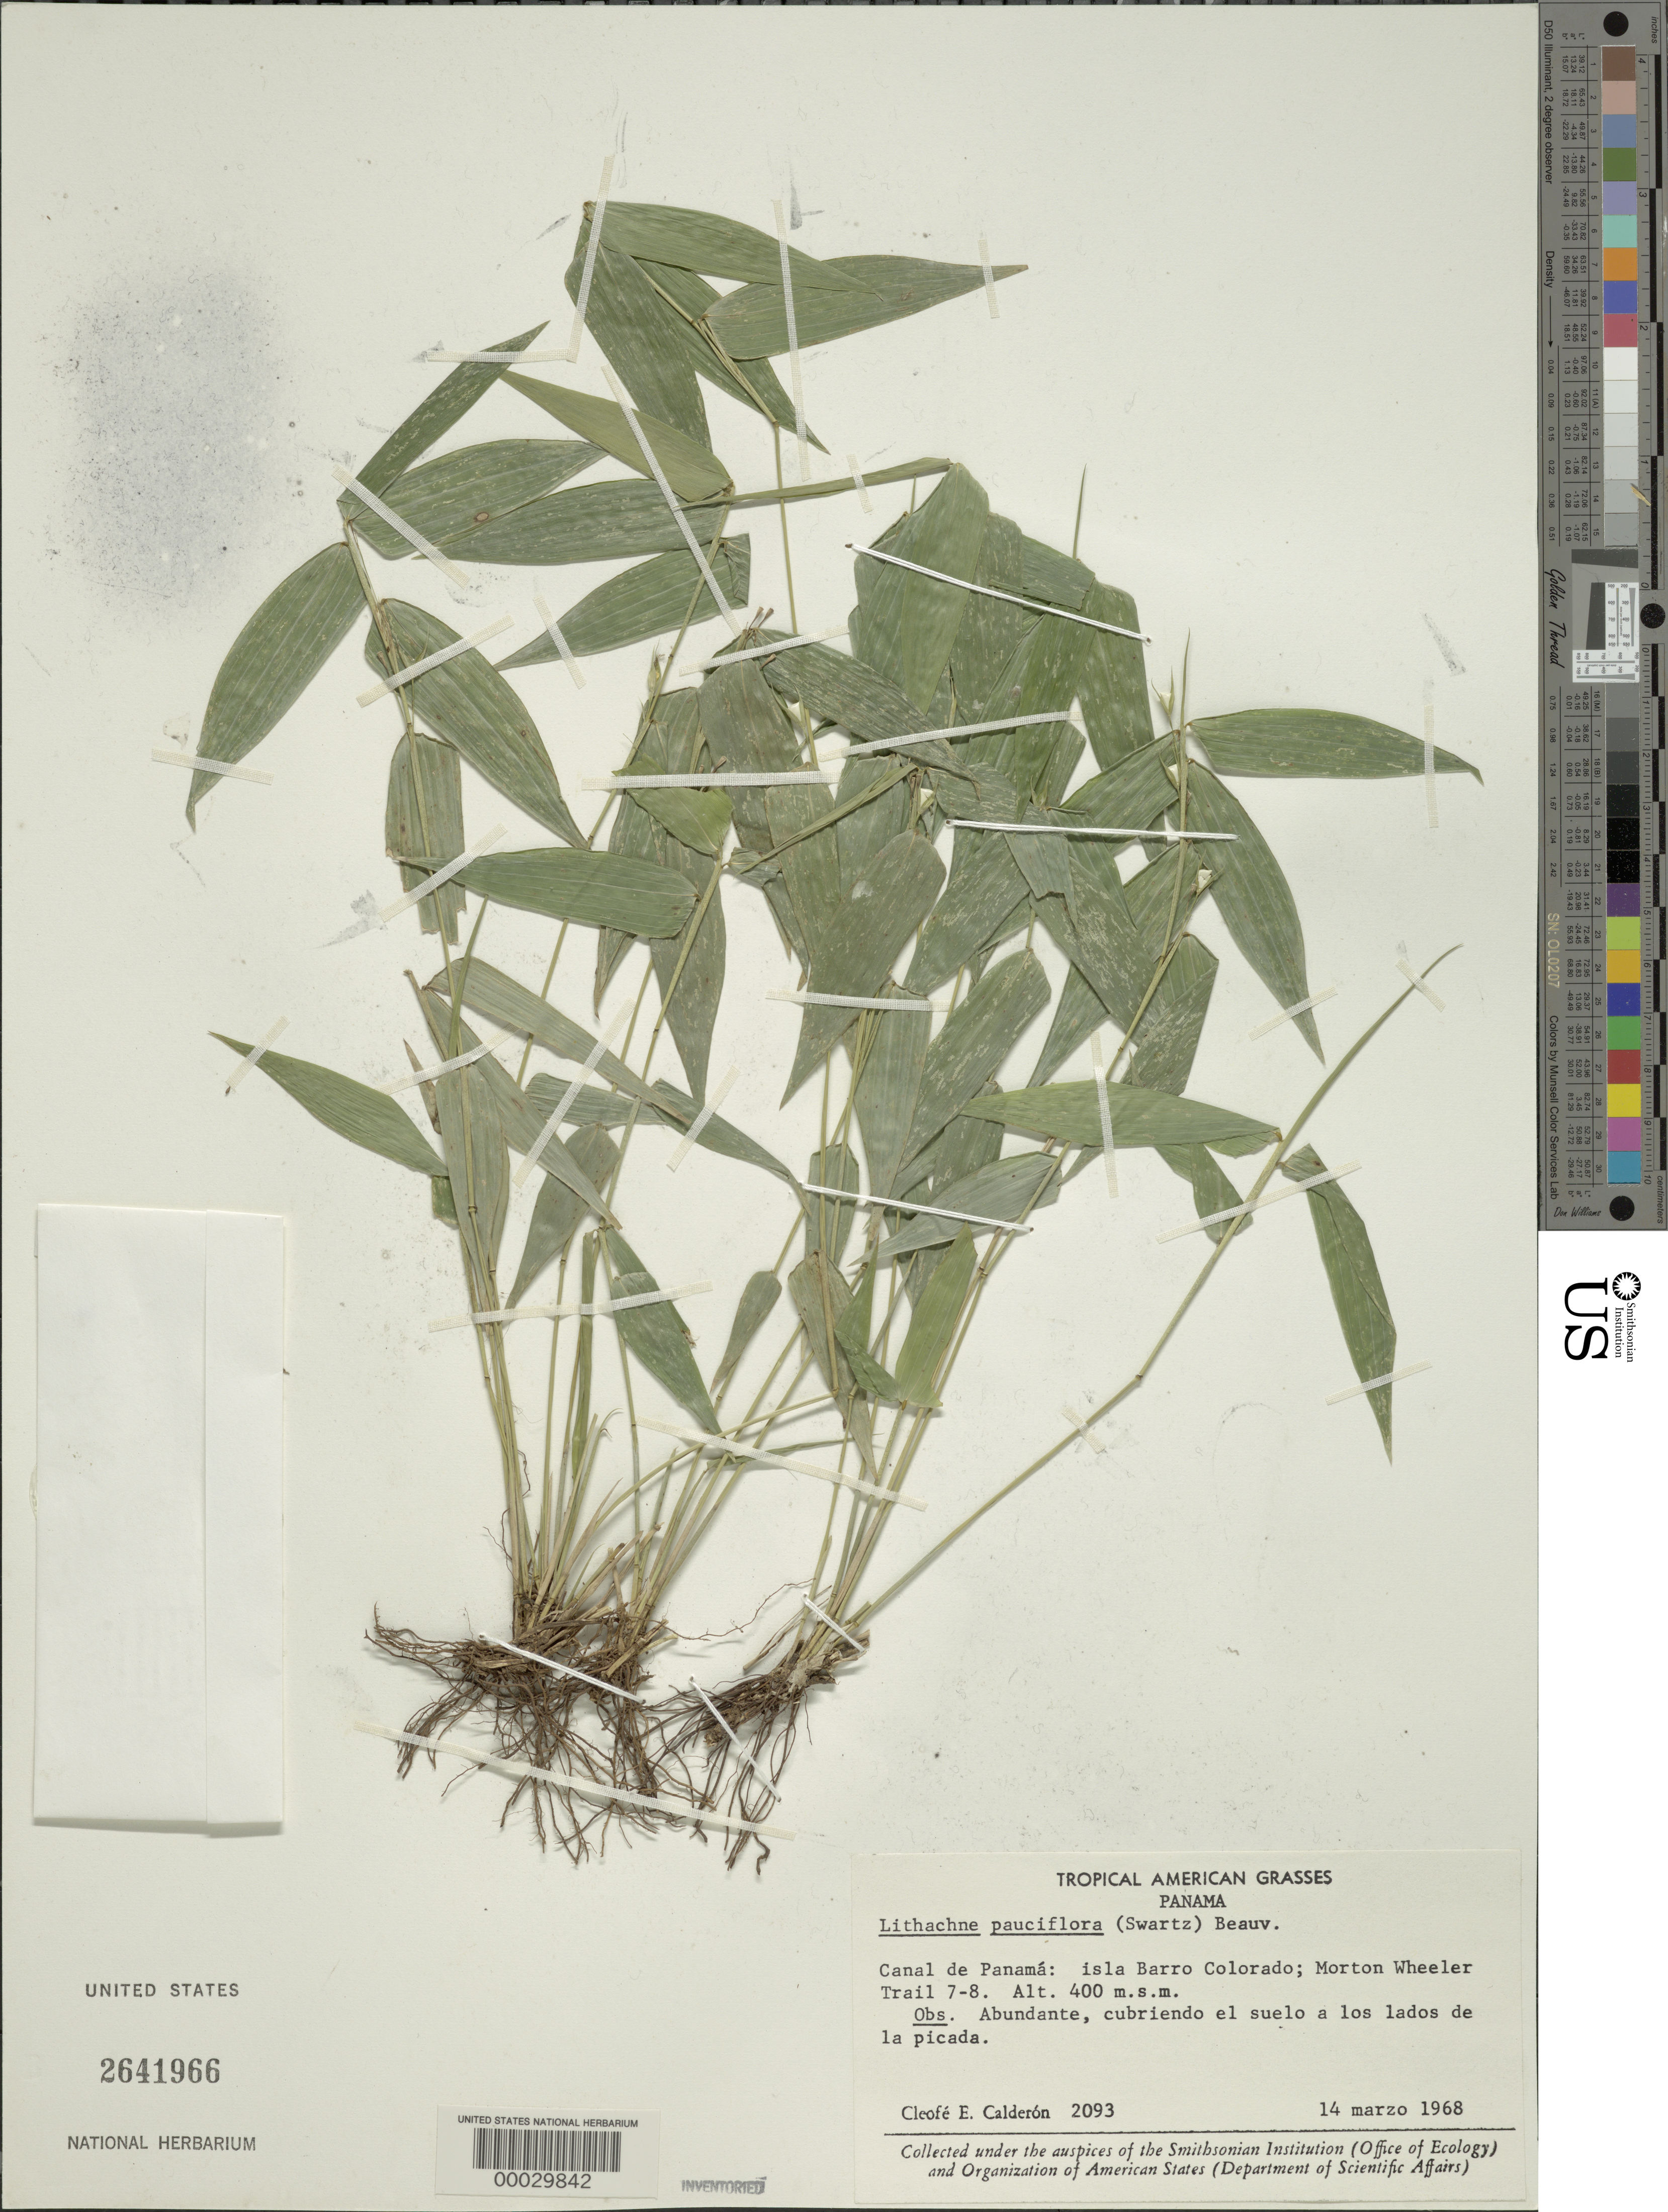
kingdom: Plantae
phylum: Tracheophyta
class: Liliopsida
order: Poales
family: Poaceae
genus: Lithachne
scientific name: Lithachne pauciflora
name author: (Sw.) P. Beauv.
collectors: C. E. Calderón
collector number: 2093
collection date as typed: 14 Mar 1968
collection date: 1968-03-14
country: Panama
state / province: Panamá Oeste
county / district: Canal Zone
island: Barro Colorado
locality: Barro Colorado, Morton Wheeler Trail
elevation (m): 400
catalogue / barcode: US 2641966